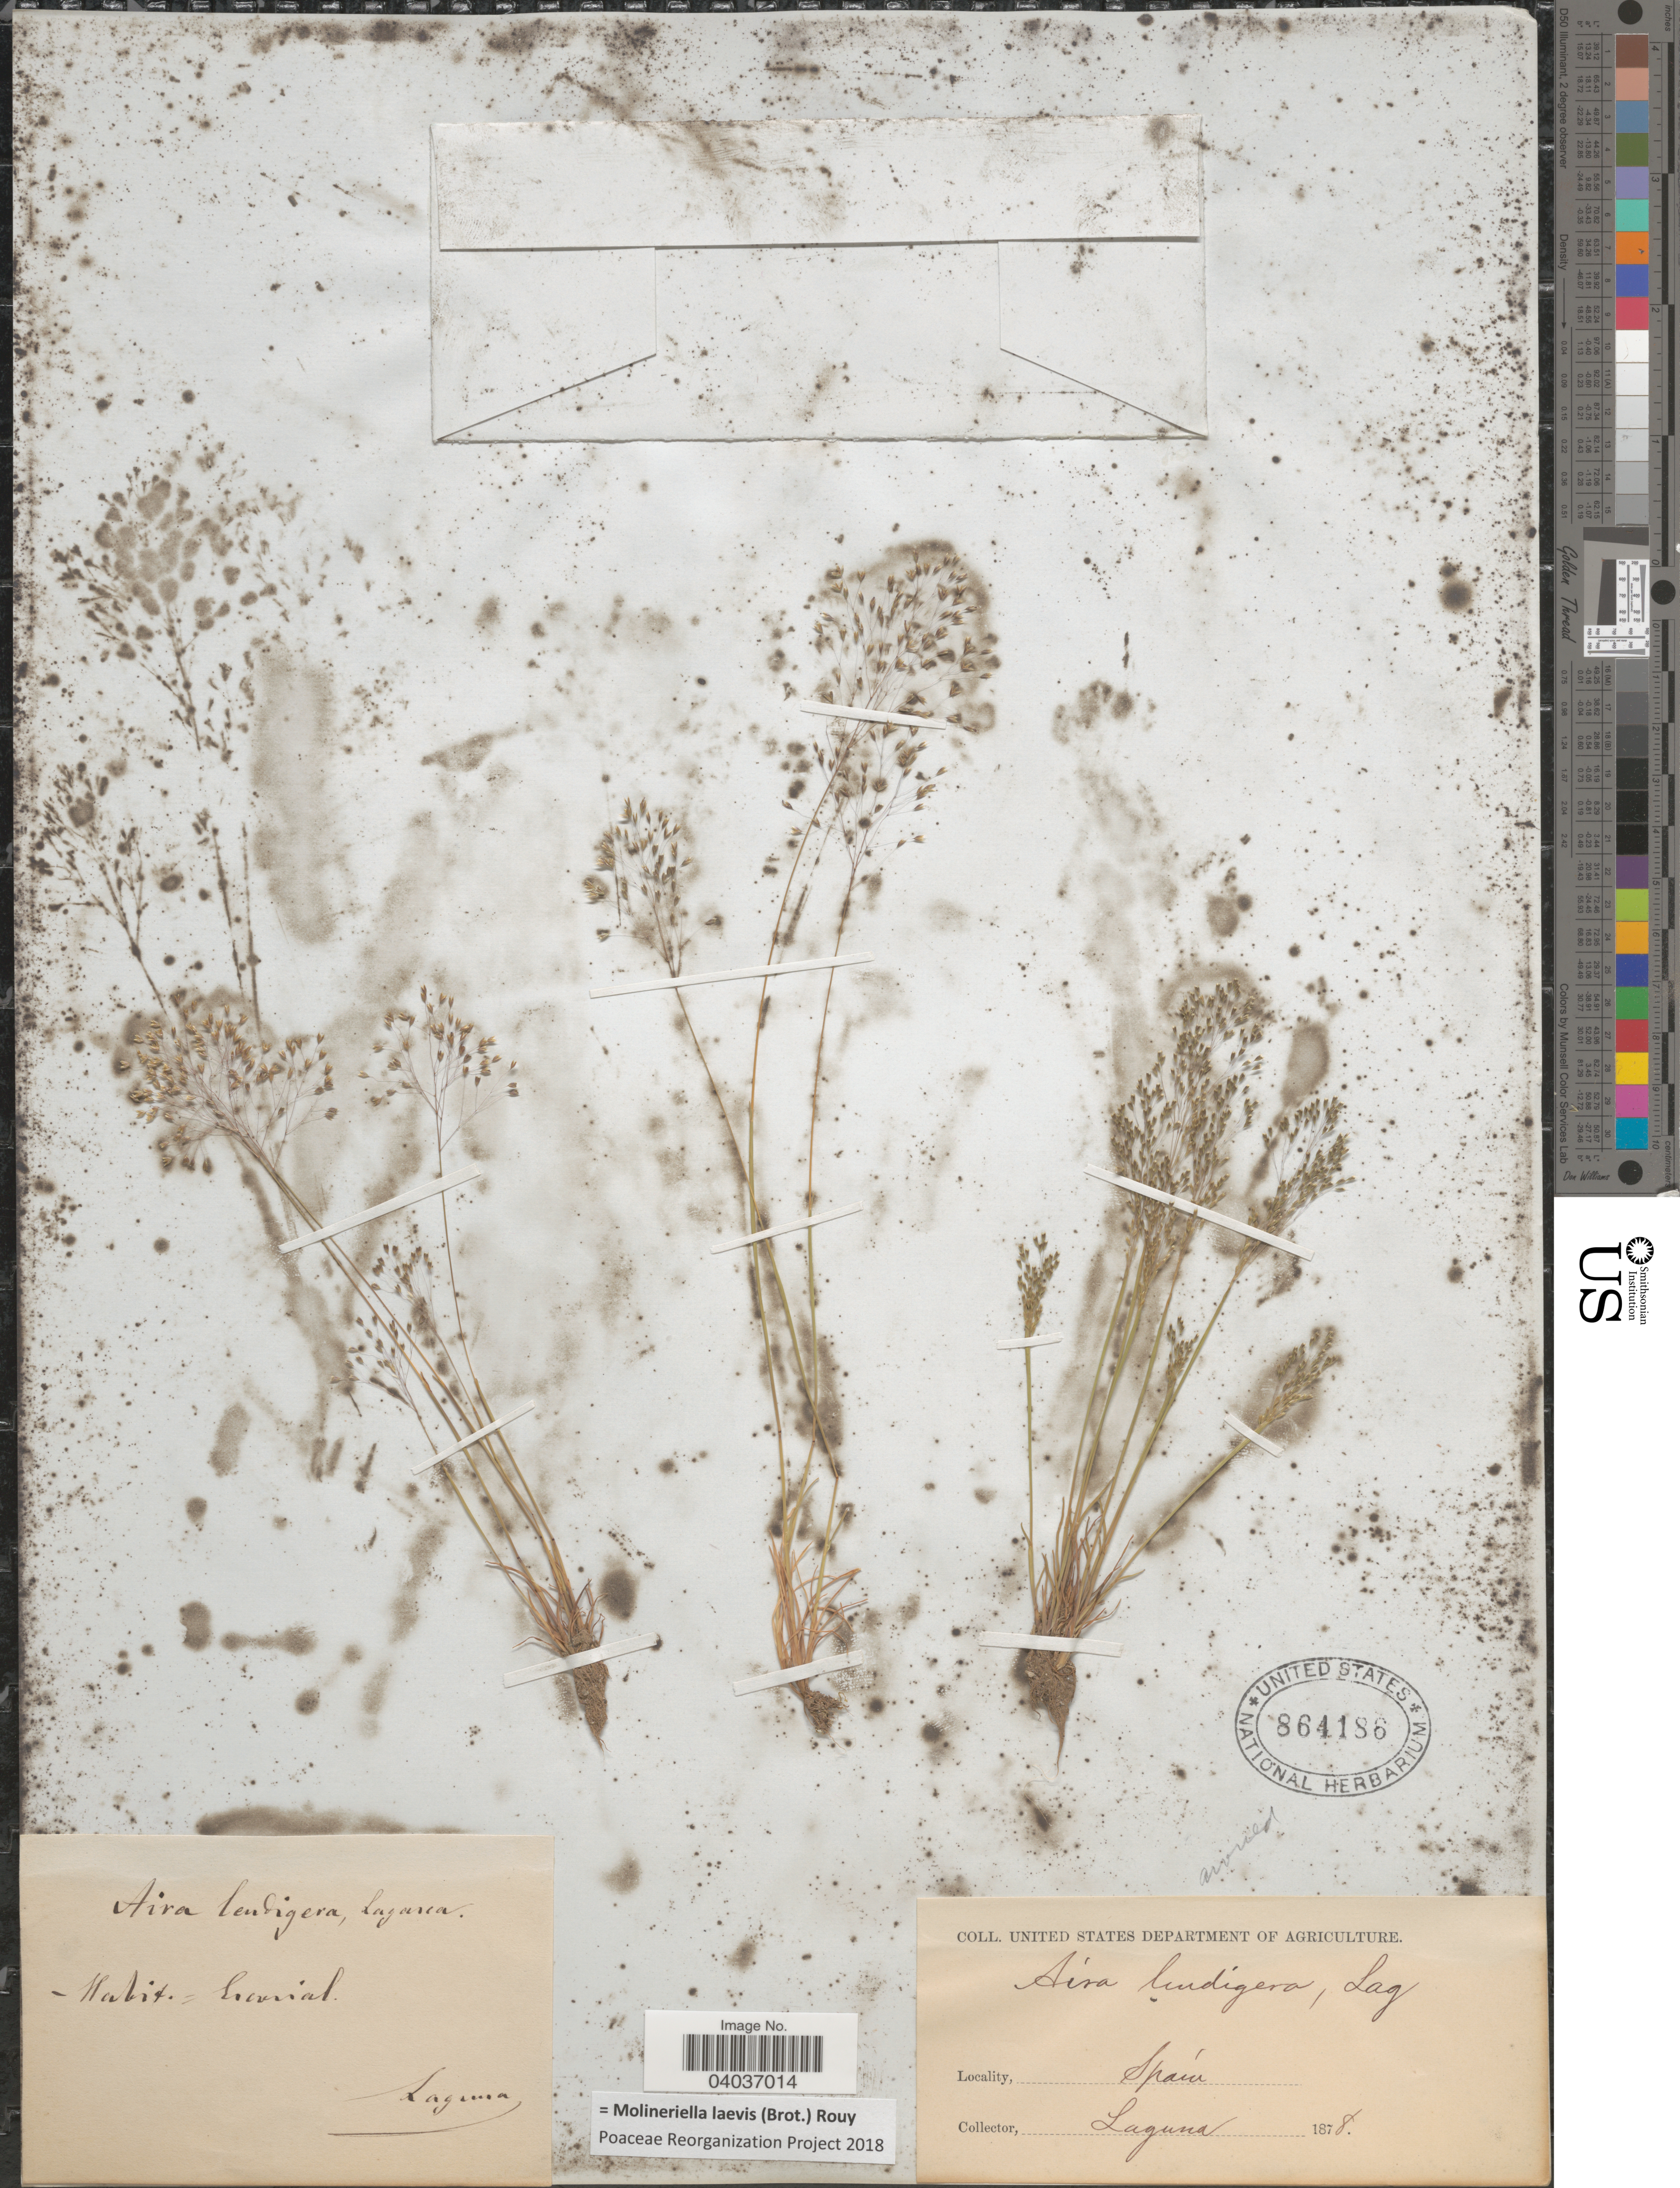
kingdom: Plantae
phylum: Tracheophyta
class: Liliopsida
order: Poales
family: Poaceae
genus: Molineriella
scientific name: Molineriella laevis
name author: (Brot.) Rouy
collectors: -. Laguna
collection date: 1878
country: Spain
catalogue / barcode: US 864186